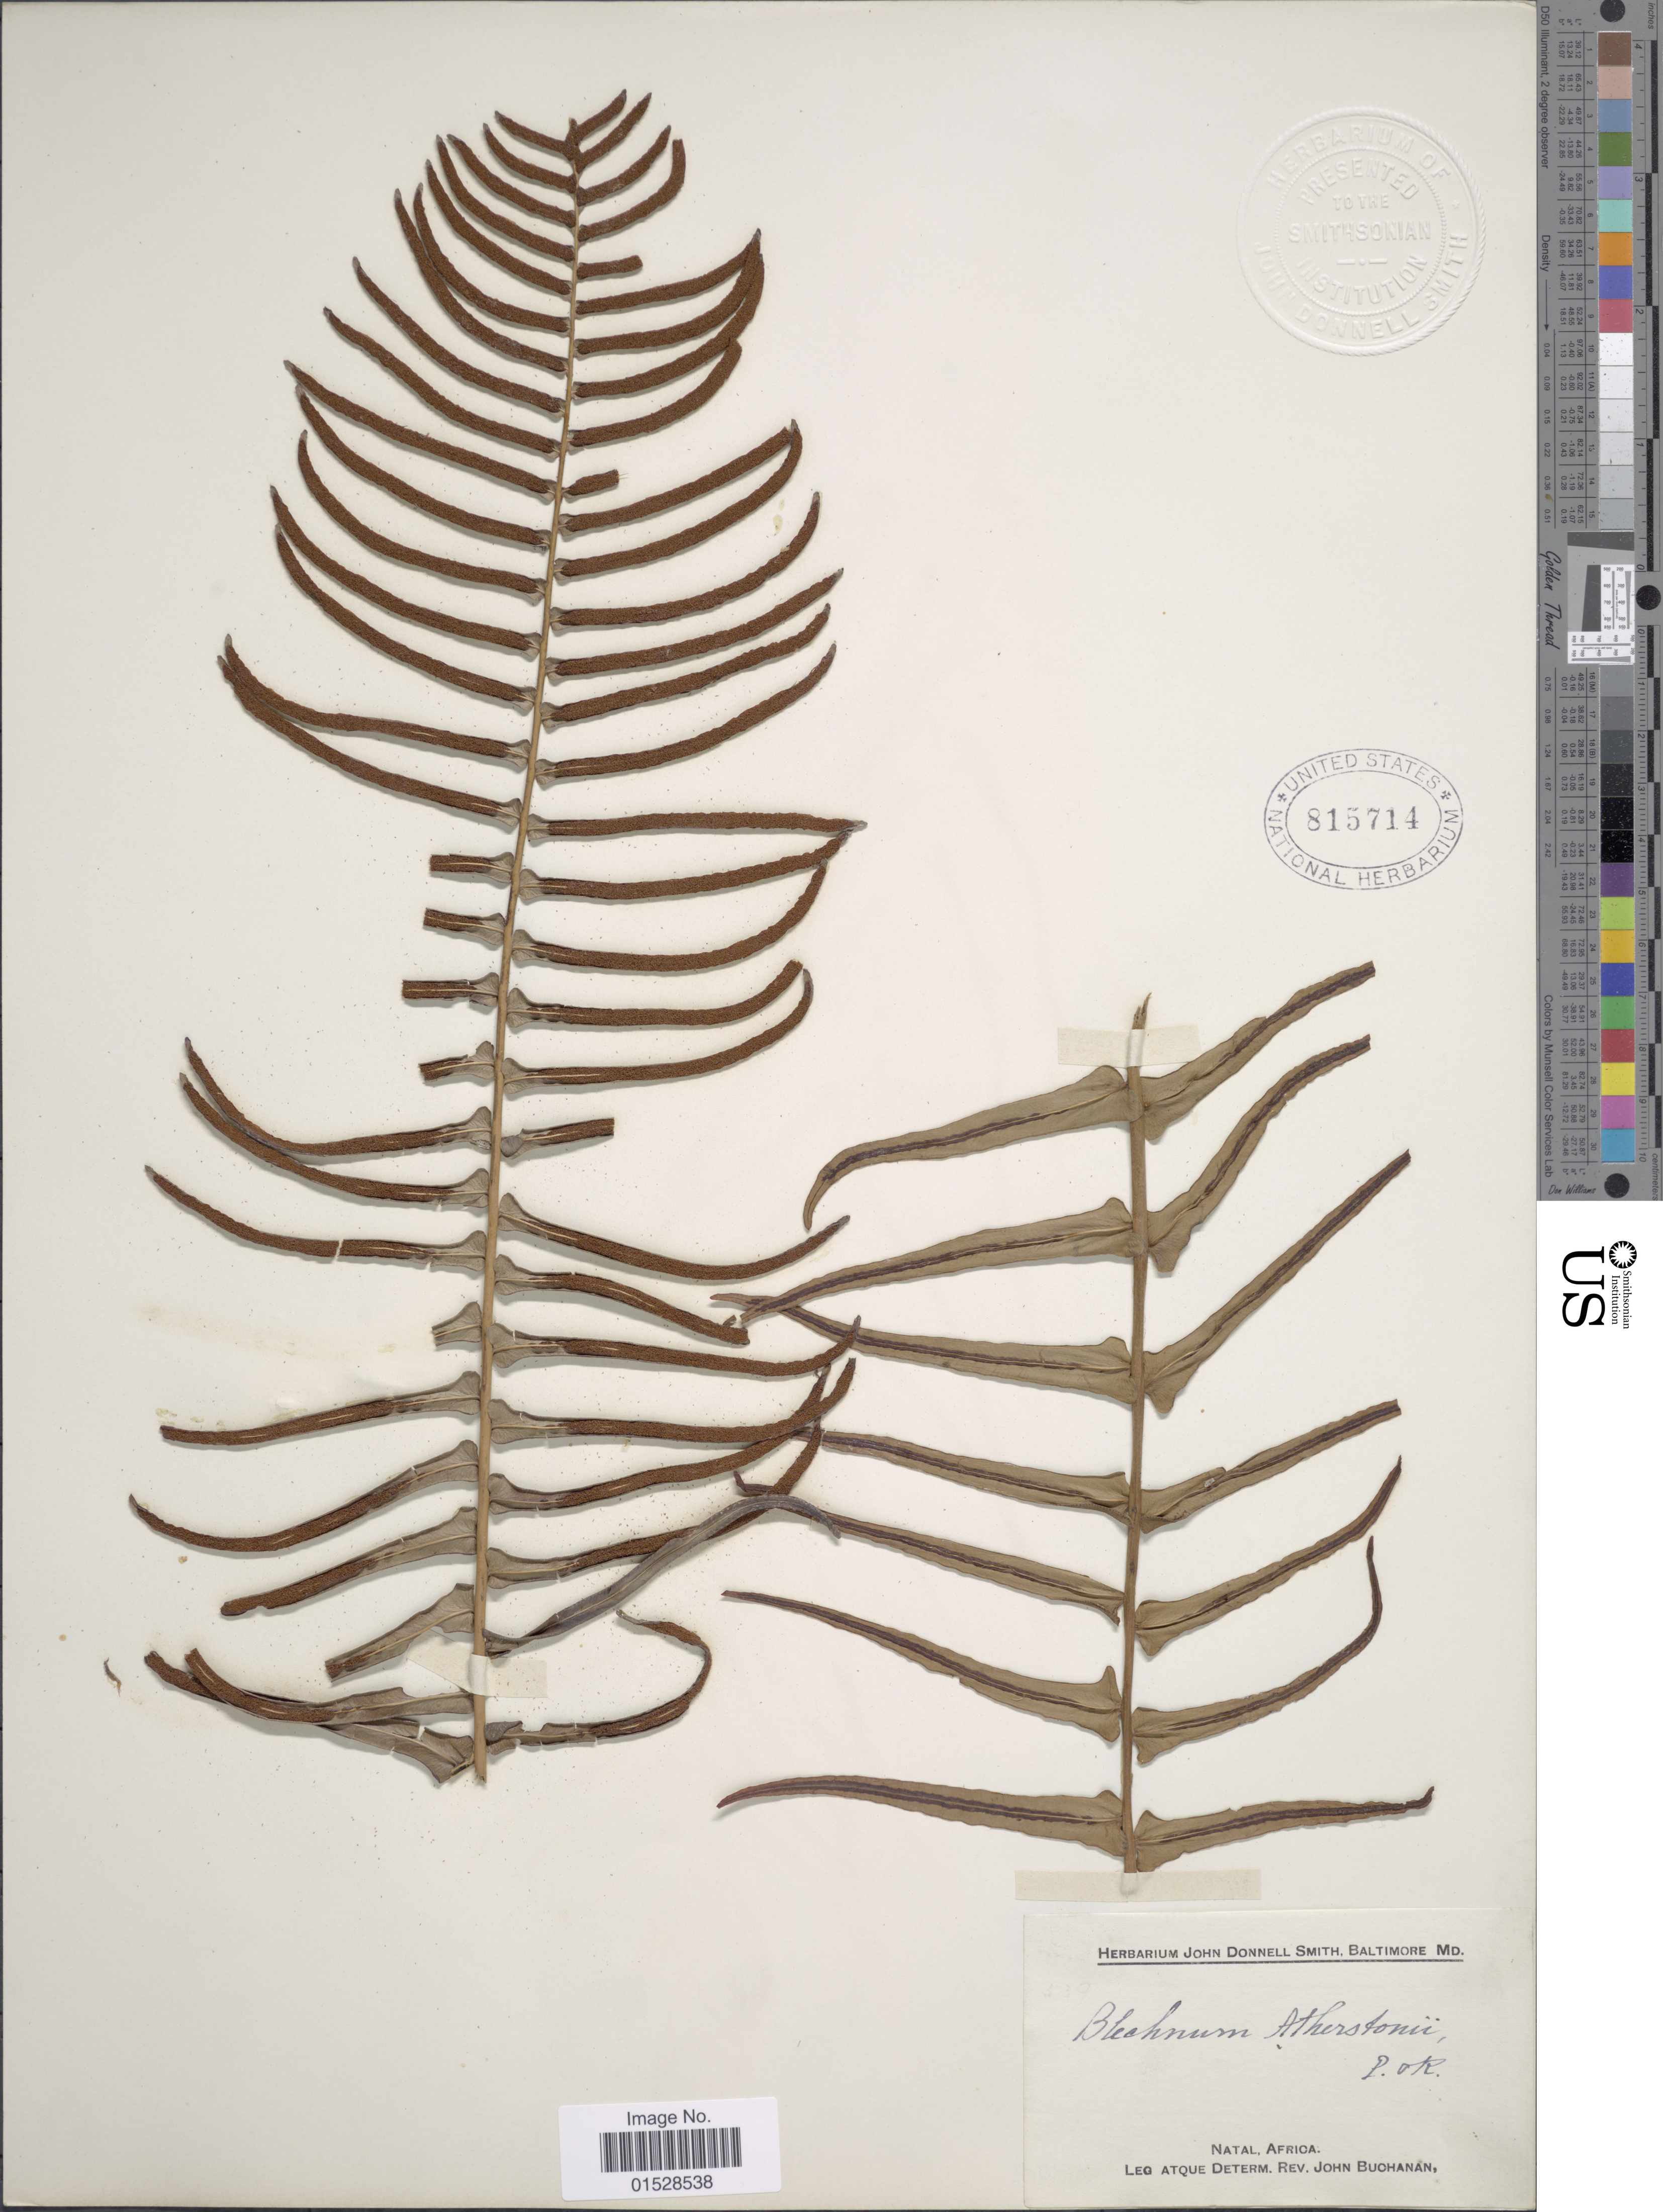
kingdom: Plantae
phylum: Tracheophyta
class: Polypodiopsida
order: Polypodiales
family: Blechnaceae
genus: Blechnum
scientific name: Blechnum punctulatum var. atherstonei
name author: R. Sim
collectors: J. Buchanan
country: South Africa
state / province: KwaZulu-Natal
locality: Natal.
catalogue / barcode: US 815714